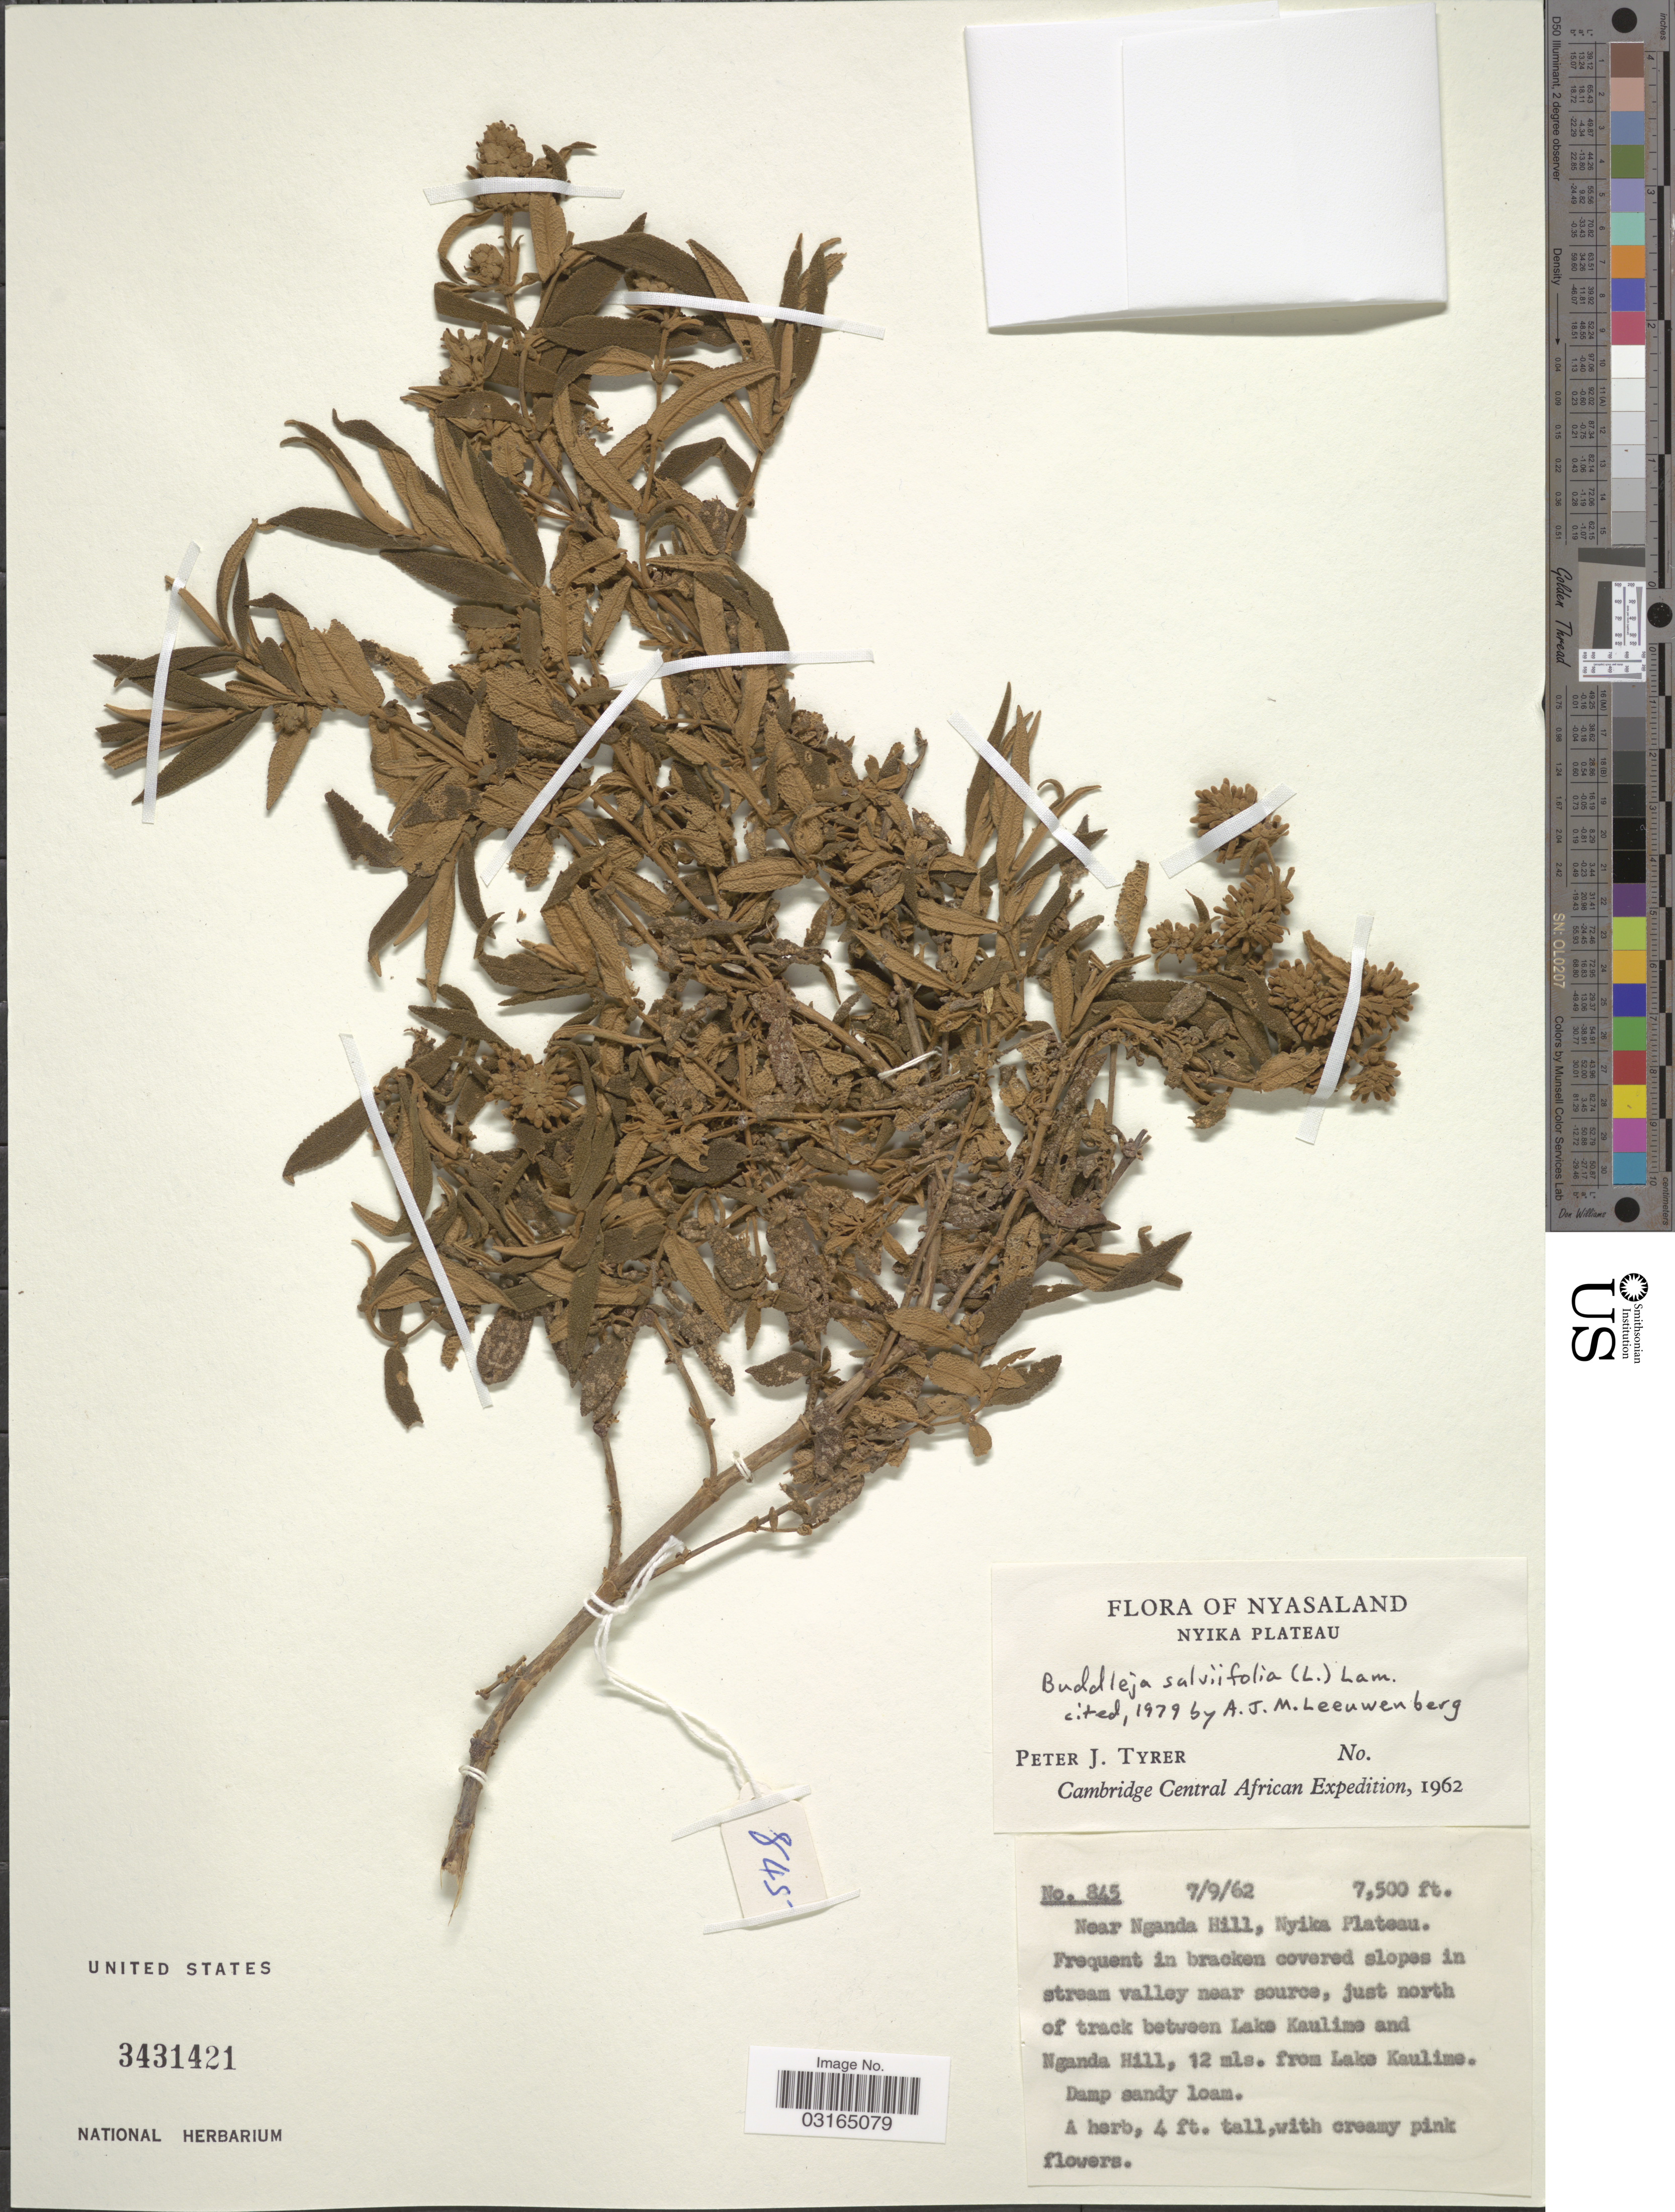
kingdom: Plantae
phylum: Tracheophyta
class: Magnoliopsida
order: Lamiales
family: Scrophulariaceae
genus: Buddleja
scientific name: Buddleja salviifolia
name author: (L.) Lam.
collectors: P. Tyrer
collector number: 845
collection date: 1962-09-07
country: Malawi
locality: Nyasaland. Nyika Plateau. Near Nganda Hill. Just north of track between Lake Kauline and Nganda Hill, 12 mls. from Lake Kauline.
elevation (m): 2286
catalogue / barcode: US 3431421